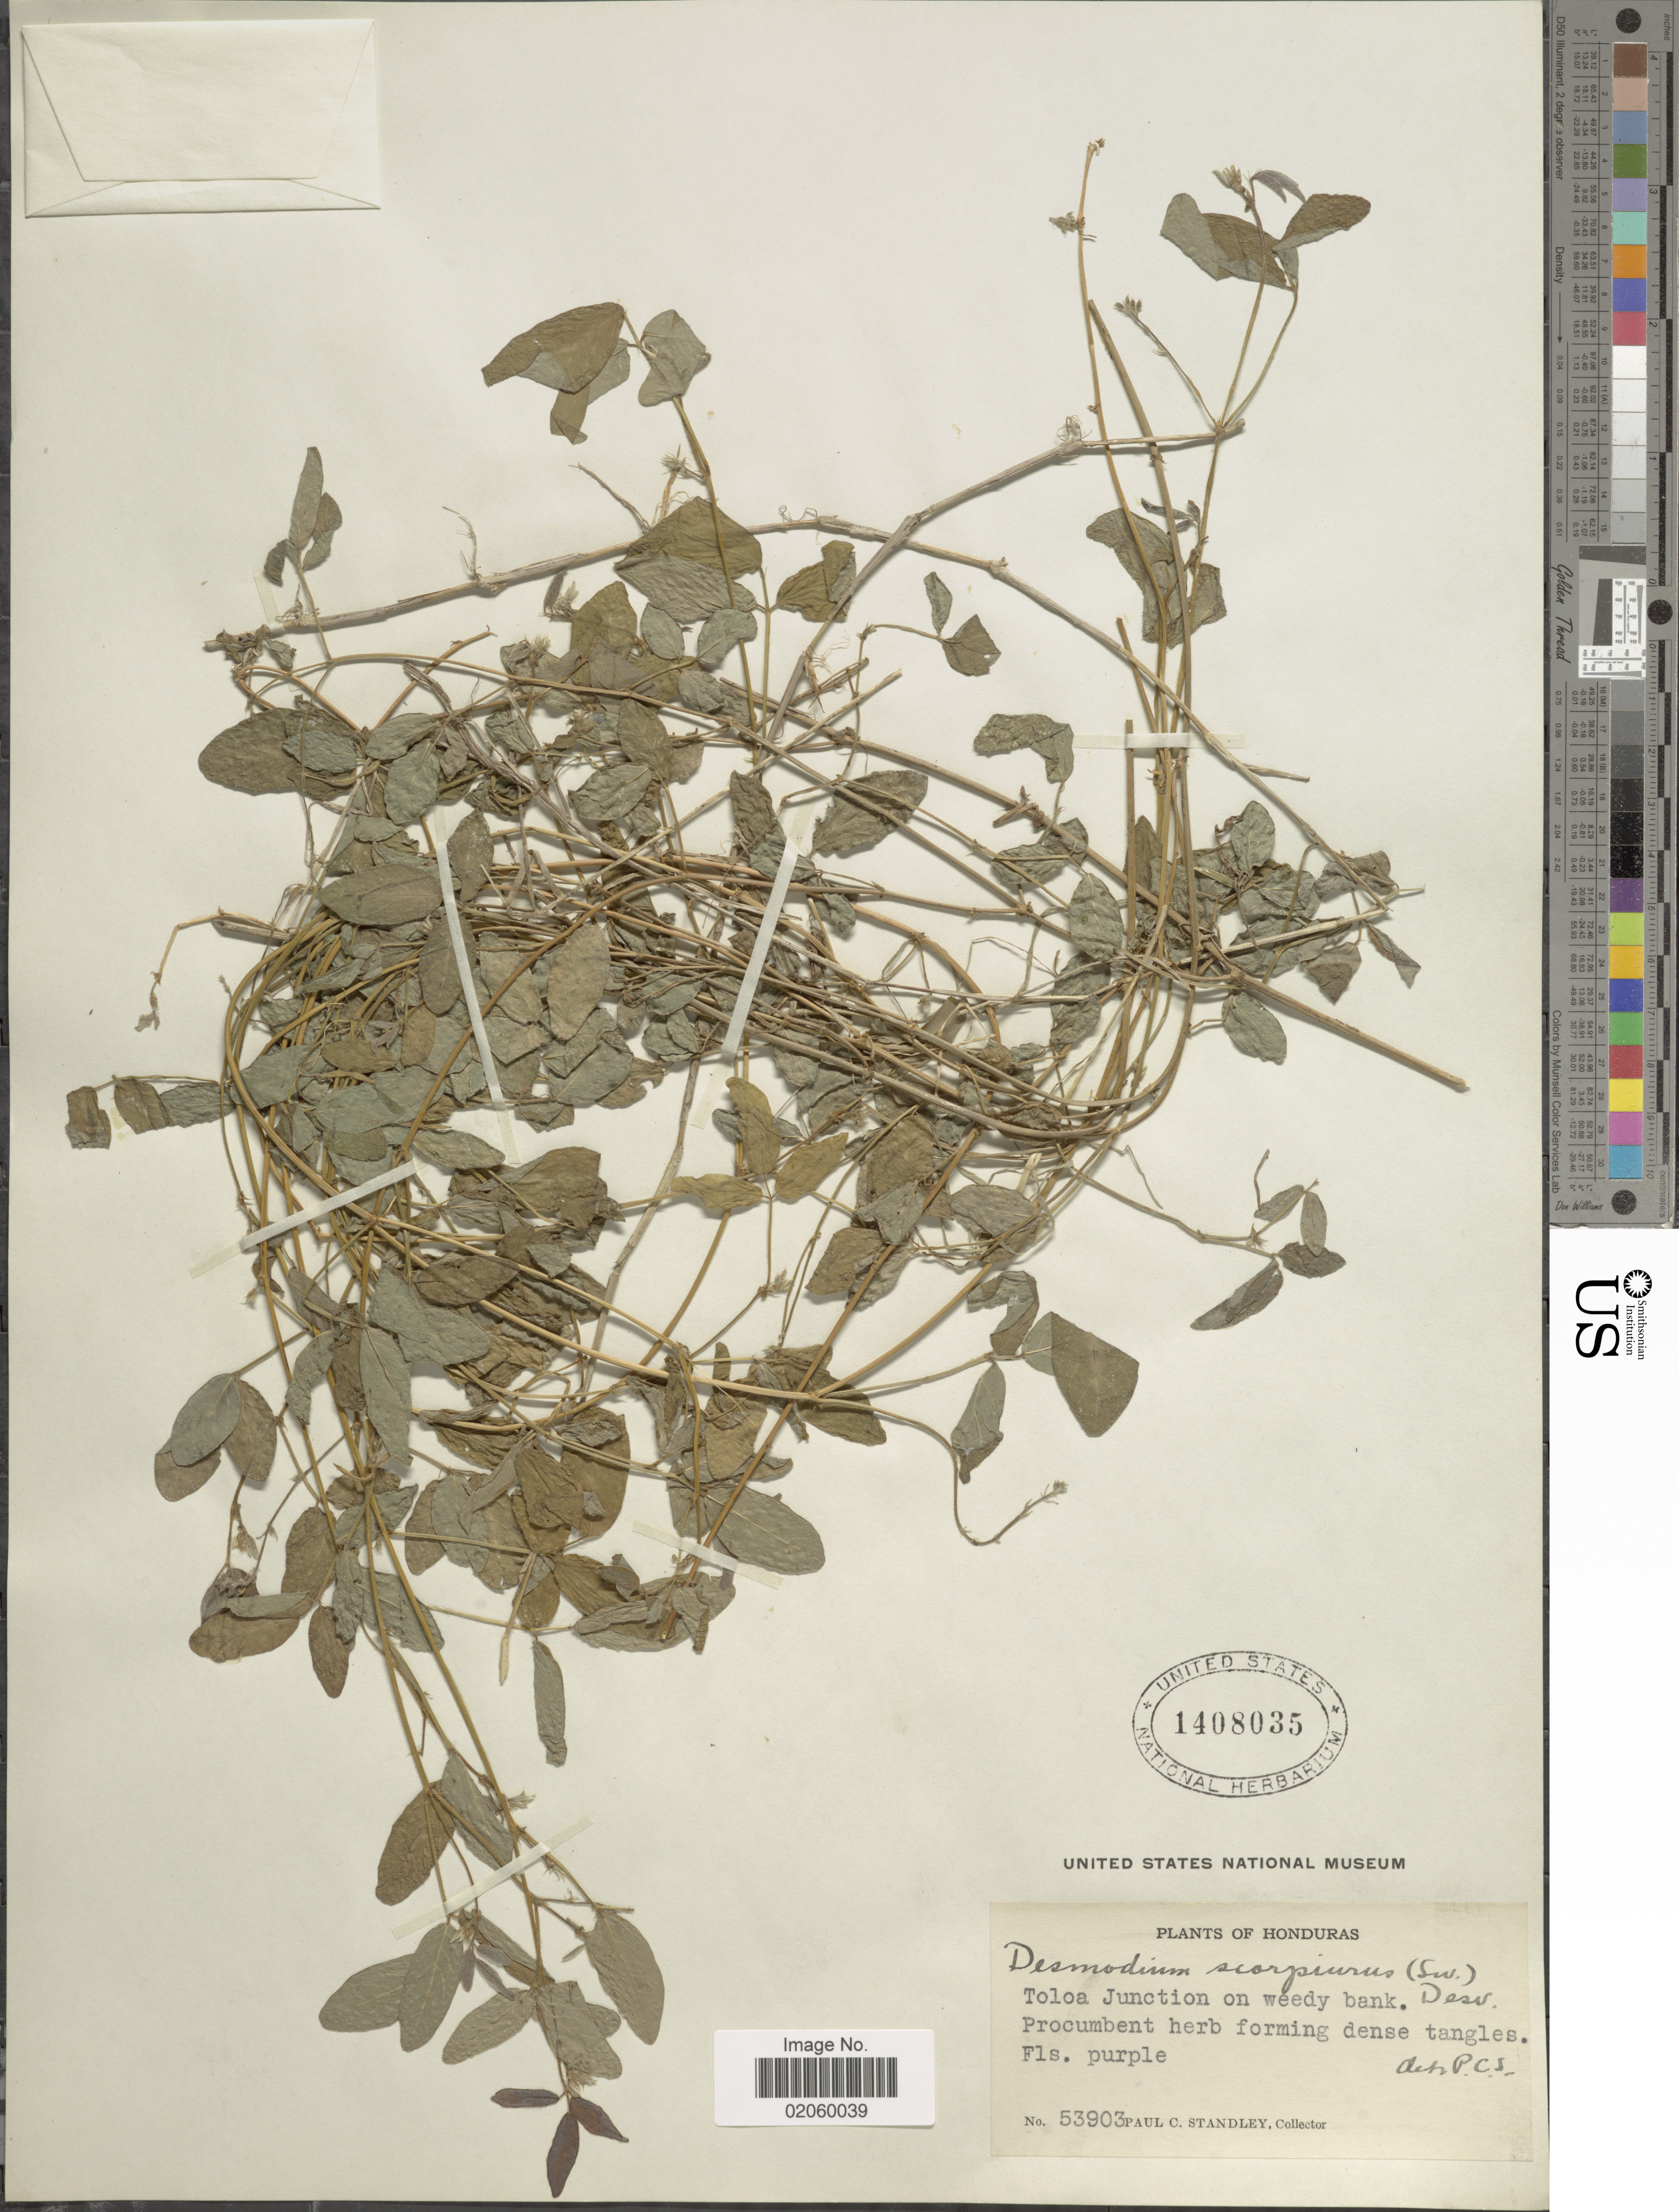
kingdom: Plantae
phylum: Tracheophyta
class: Magnoliopsida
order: Fabales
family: Fabaceae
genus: Desmodium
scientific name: Desmodium scorpiurus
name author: (Sw.) Desv. ex DC.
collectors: P. C. Standley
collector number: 53903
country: Honduras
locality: Toloa Junction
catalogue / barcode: US 1408035